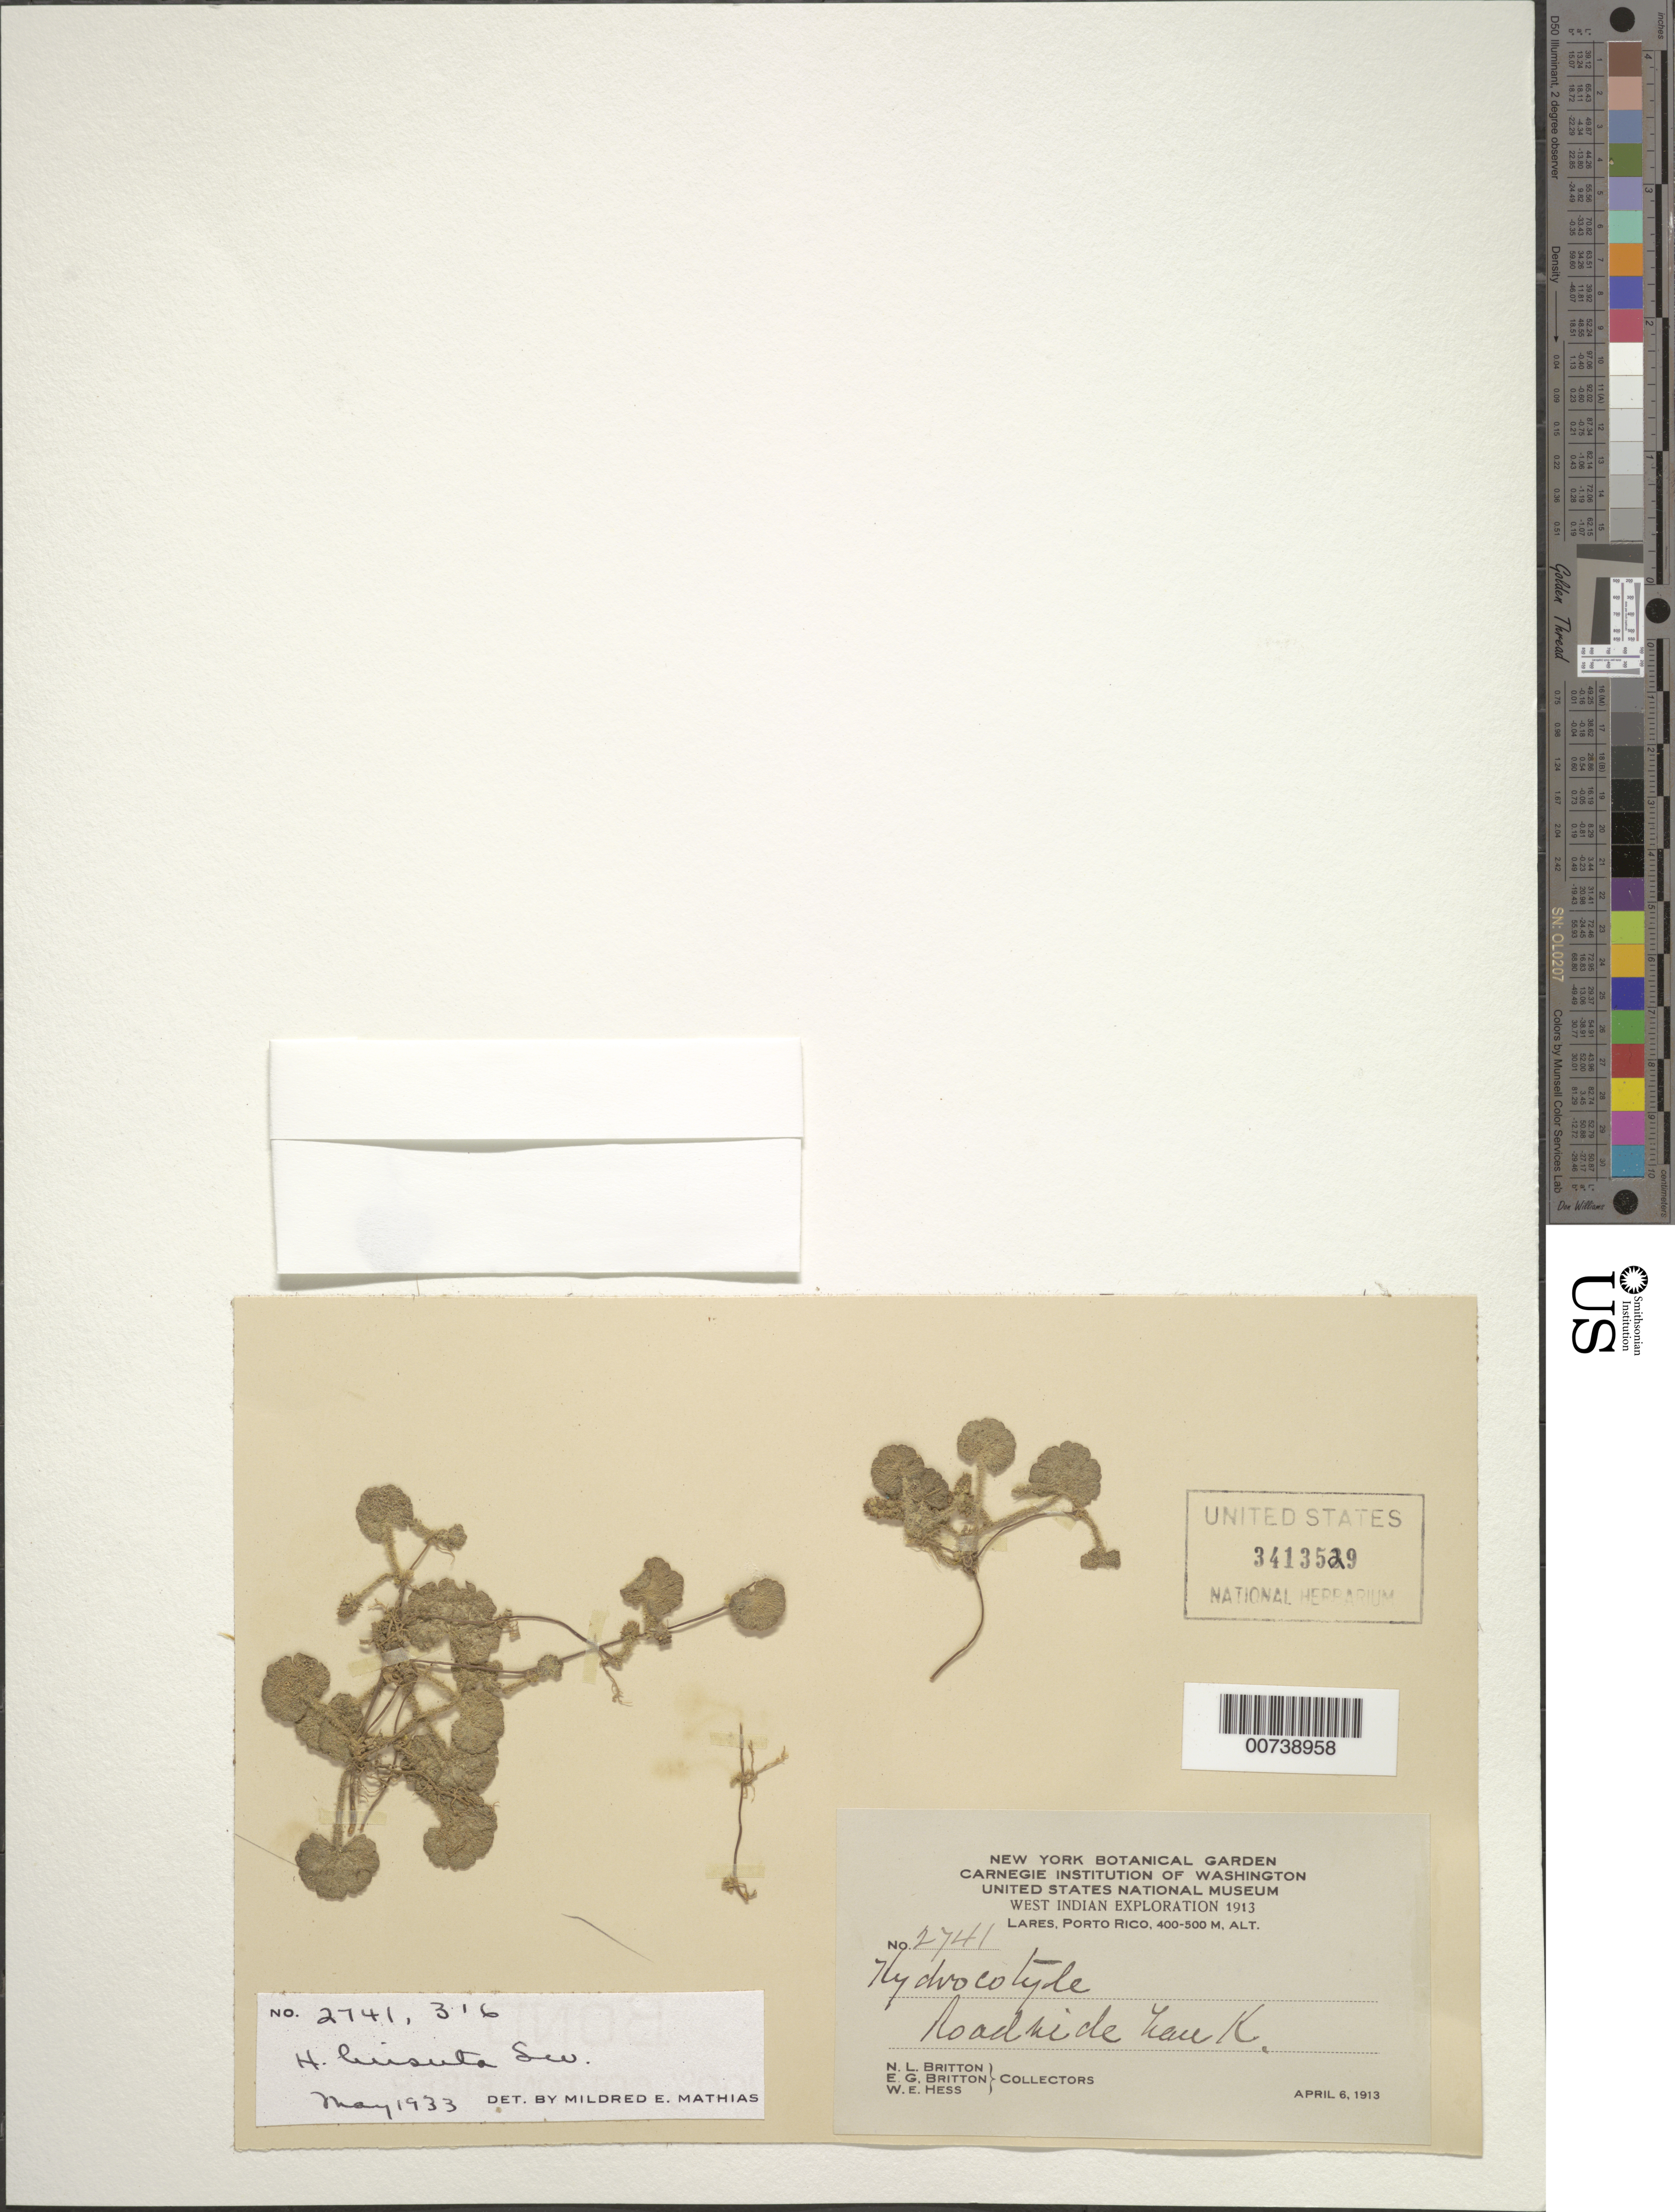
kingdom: Plantae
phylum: Tracheophyta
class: Magnoliopsida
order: Apiales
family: Araliaceae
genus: Hydrocotyle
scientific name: Hydrocotyle hirsuta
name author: Sw.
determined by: Mathias, M. E.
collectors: N. Britton, E. G. Britton & W. Hess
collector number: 2741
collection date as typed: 06 Apr 1913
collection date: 1913-04-06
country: Puerto Rico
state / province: Lares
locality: Lares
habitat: Roadside bank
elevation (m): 400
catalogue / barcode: US 3413529